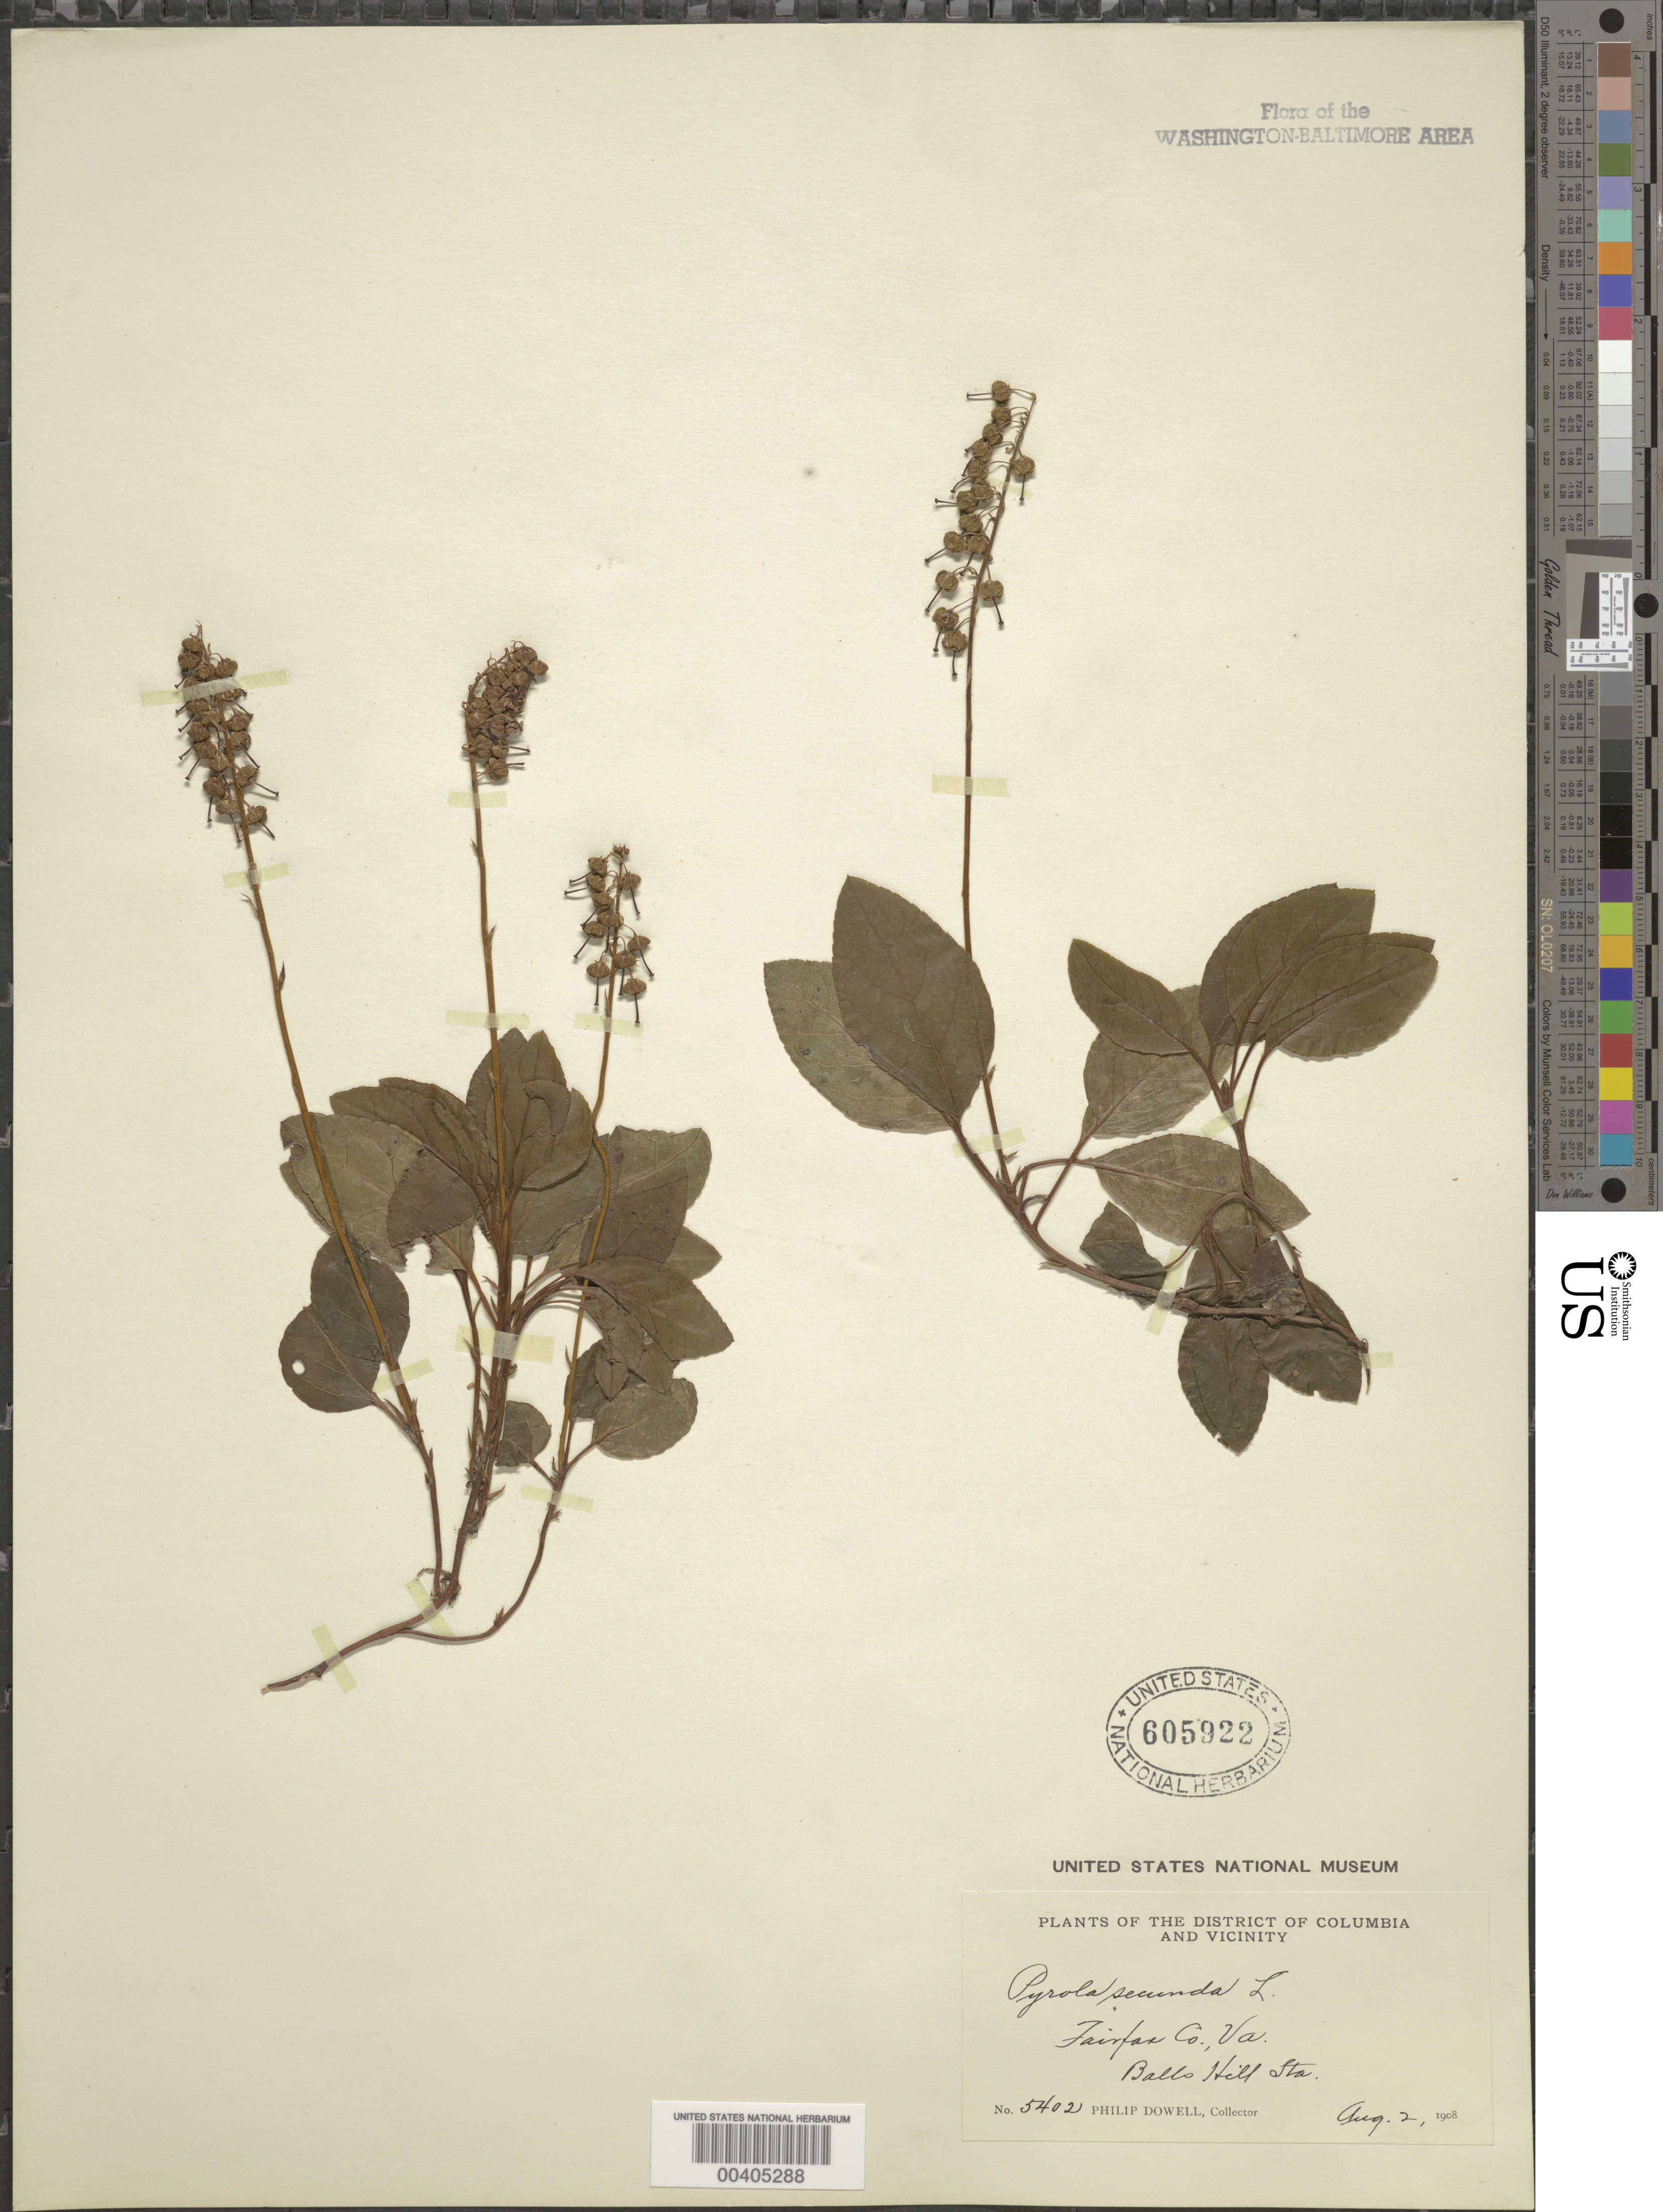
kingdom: Plantae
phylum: Tracheophyta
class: Magnoliopsida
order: Ericales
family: Ericaceae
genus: Orthilia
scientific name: Orthilia secunda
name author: (L.) House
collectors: P. Dowell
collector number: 5402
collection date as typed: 02 Aug 1908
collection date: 1908-08-02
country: United States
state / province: Virginia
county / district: Fairfax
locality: Balls Hill Station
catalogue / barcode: US 605922